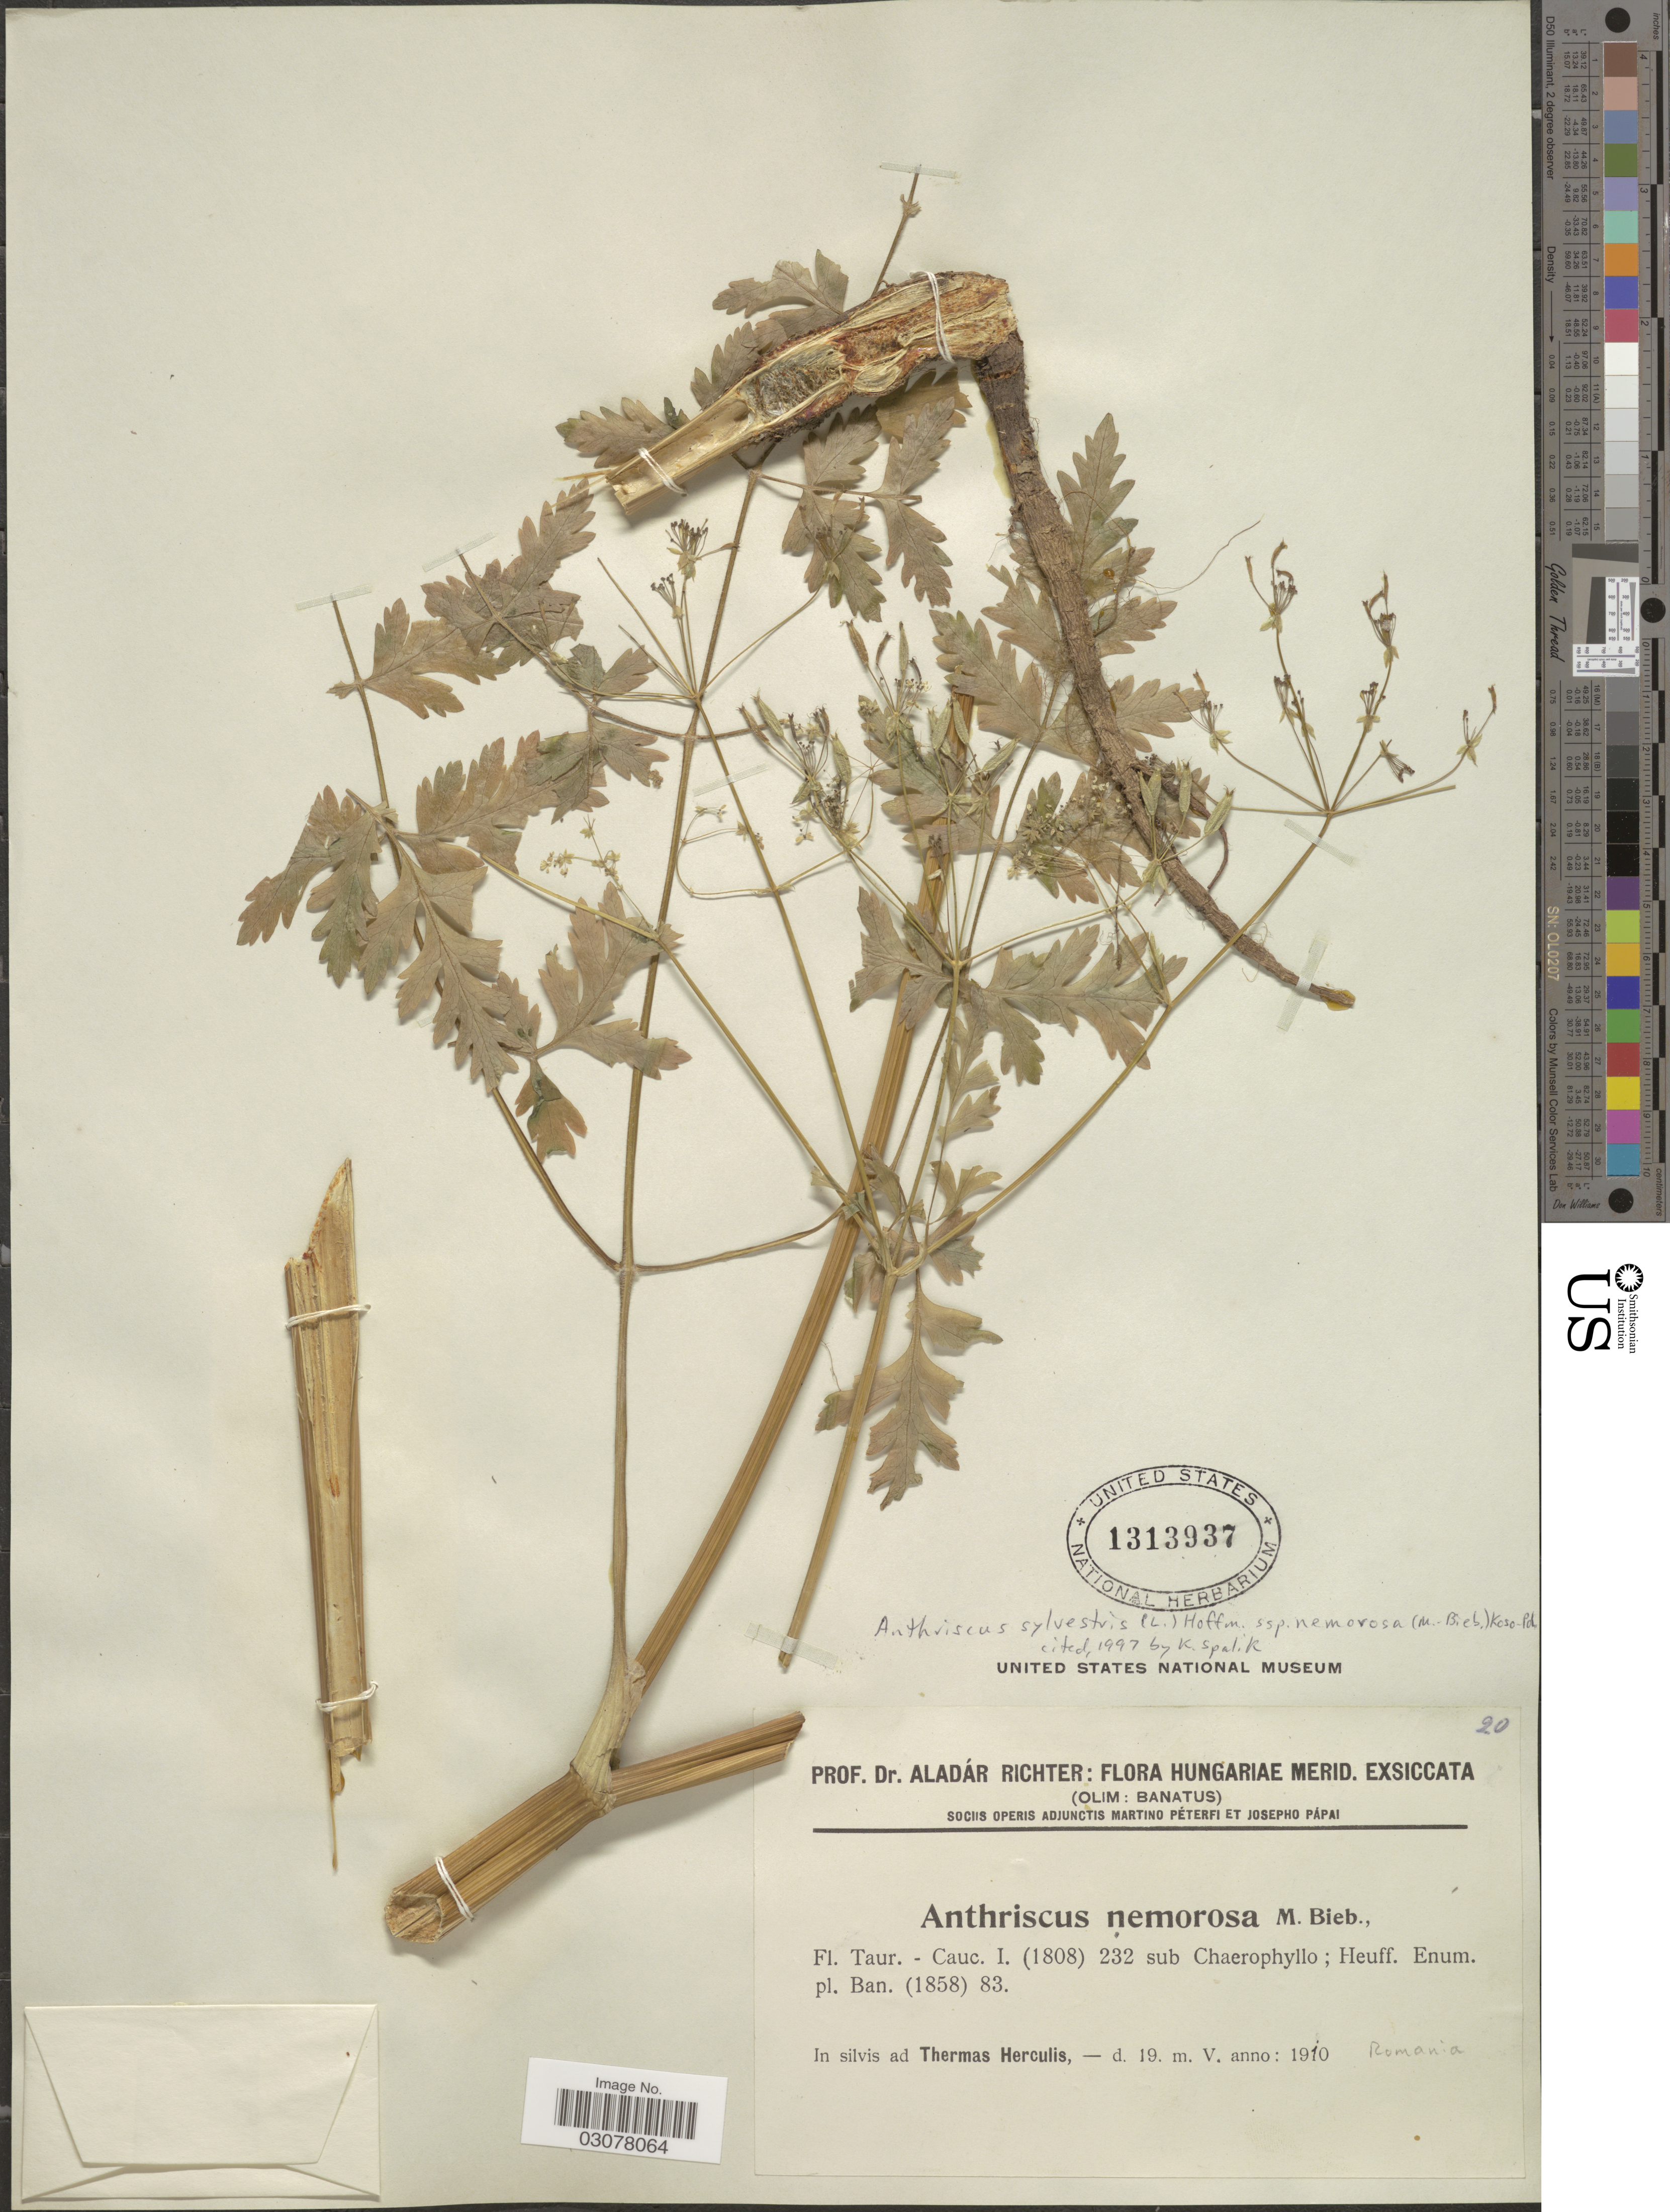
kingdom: Plantae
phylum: Tracheophyta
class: Magnoliopsida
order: Apiales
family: Apiaceae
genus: Anthriscus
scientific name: Anthriscus sylvestris subsp. nemorosa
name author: (L.) Hoffm.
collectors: A. Richter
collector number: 20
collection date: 1910-05-19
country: Romania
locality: In silvis ad Thermas Herculis.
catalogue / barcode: US 1313937